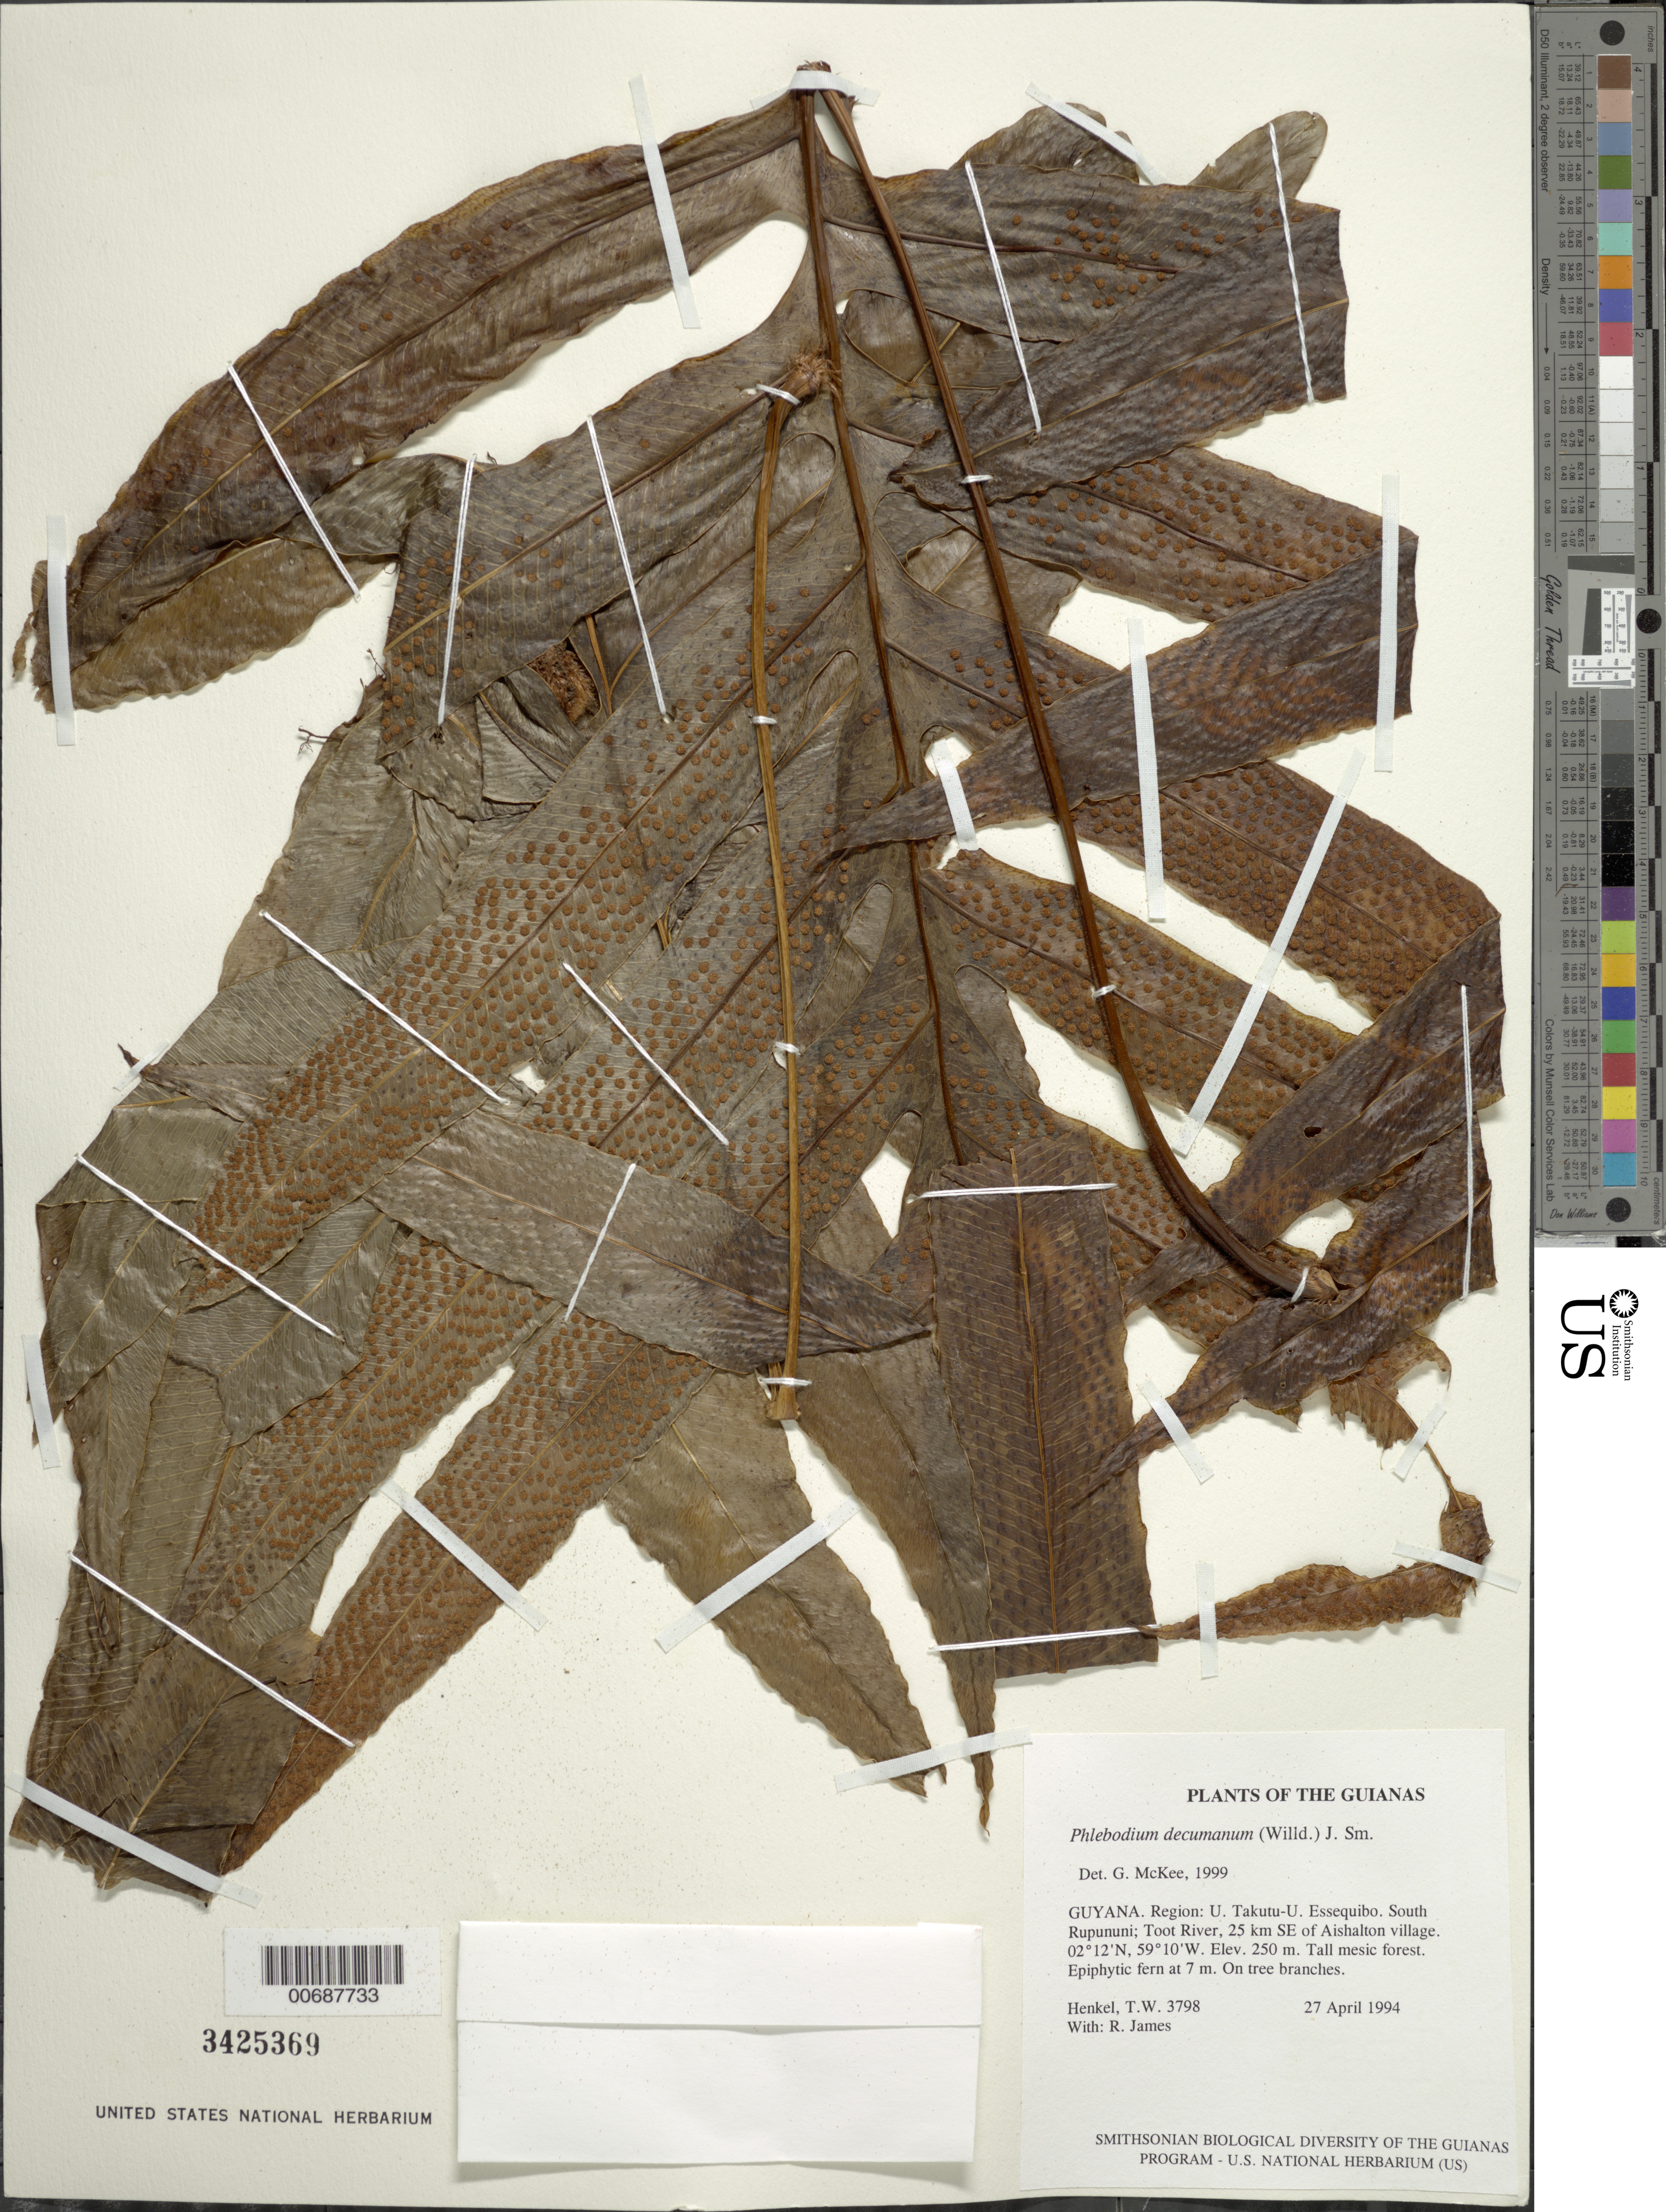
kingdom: Plantae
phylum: Tracheophyta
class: Polypodiopsida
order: Polypodiales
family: Polypodiaceae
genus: Phlebodium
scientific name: Phlebodium decumanum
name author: (Willd.) J. Sm.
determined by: McKee, G. S., (US), NMNH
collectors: T. Henkel & R. James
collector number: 3798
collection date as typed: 27 April 1994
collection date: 1994-04-27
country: Guyana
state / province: U. Takutu-U. Essequibo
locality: South Rupununi; Toot River, 25 km SE of Aishalton village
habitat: Tall mesic forest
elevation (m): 250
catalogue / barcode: US 3425369